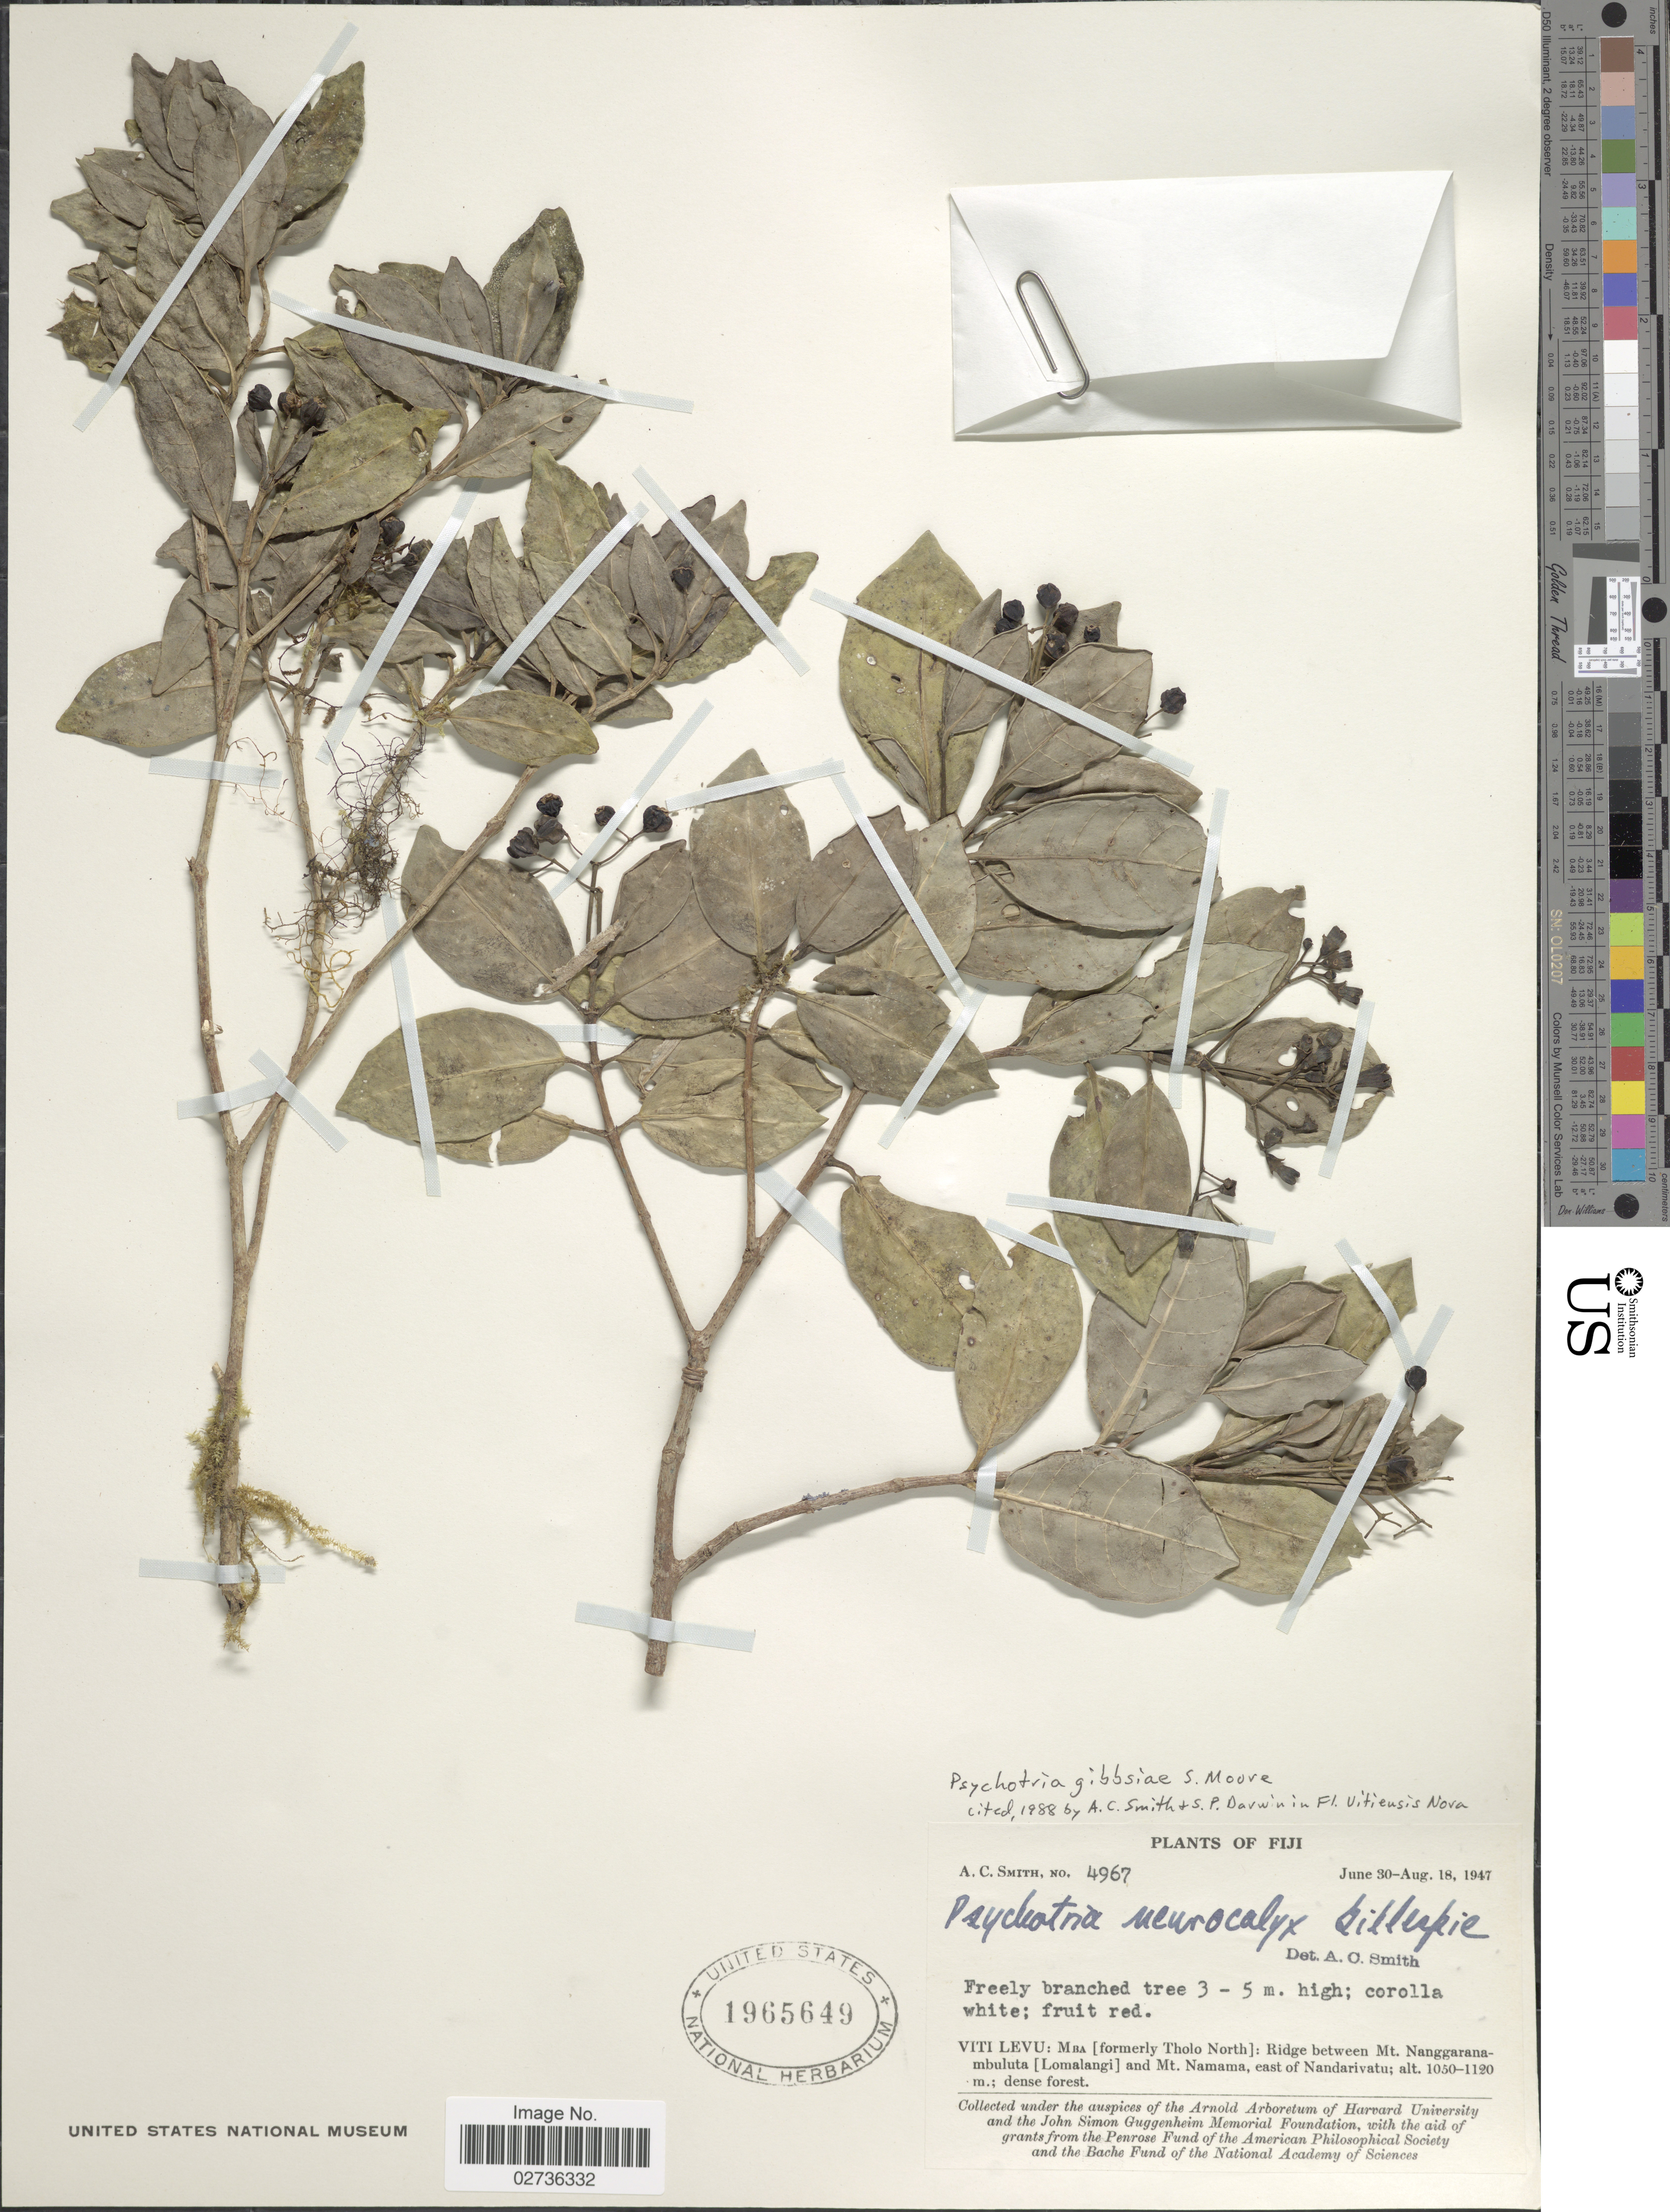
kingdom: Plantae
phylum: Tracheophyta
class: Magnoliopsida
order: Gentianales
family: Rubiaceae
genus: Psychotria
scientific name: Psychotria gibbsiae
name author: S. Moore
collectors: A. C. Smith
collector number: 4967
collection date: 1947-06-30/1947-08-18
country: Fiji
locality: Viti Levu: MBA [formerly Tholo North]: Ridges between Mt. Nanggaranambuluta [Lomalangi] and Mt. Namama, east of Nandarivatu.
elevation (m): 1050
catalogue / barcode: US 1965649